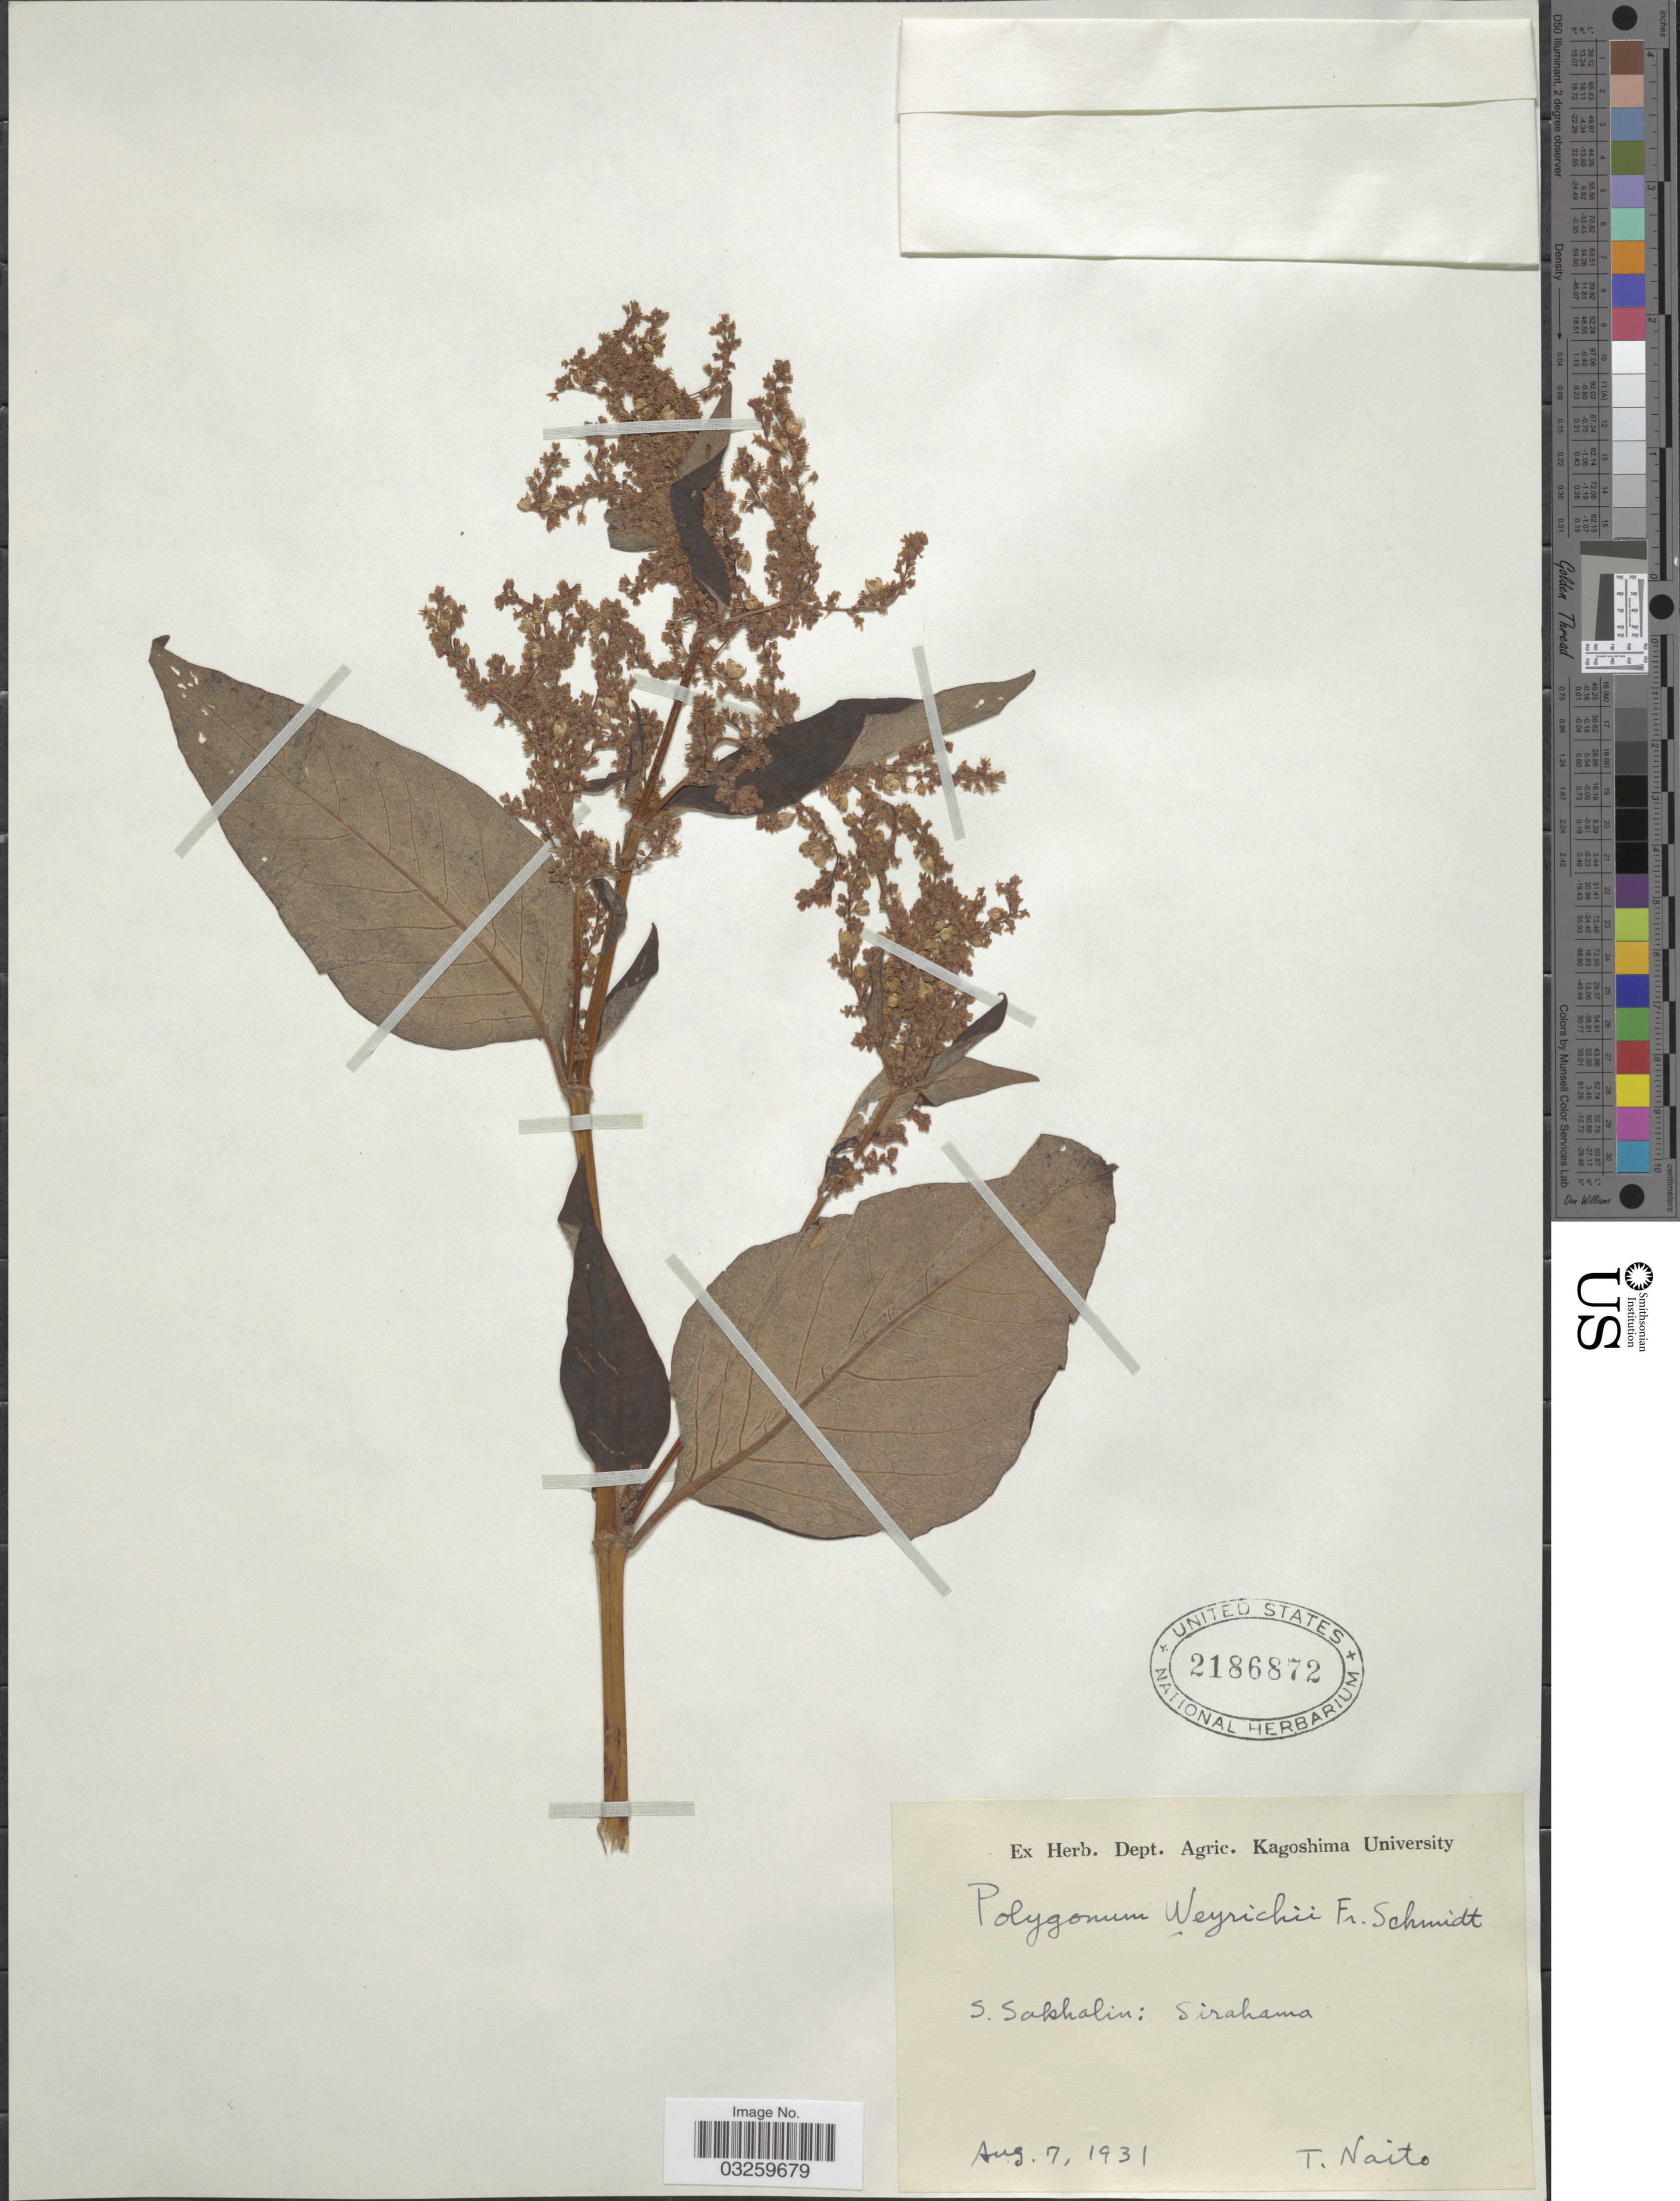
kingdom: Plantae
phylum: Tracheophyta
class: Magnoliopsida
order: Caryophyllales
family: Polygonaceae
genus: Koenigia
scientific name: Koenigia weyrichii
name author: (F. Schmidt) T.M. Schust. & Reveal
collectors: T. Naito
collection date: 1931-08-07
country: Russian Federation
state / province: Sakhalin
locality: S. Sakhalin: Sirahama.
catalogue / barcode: US 2186872